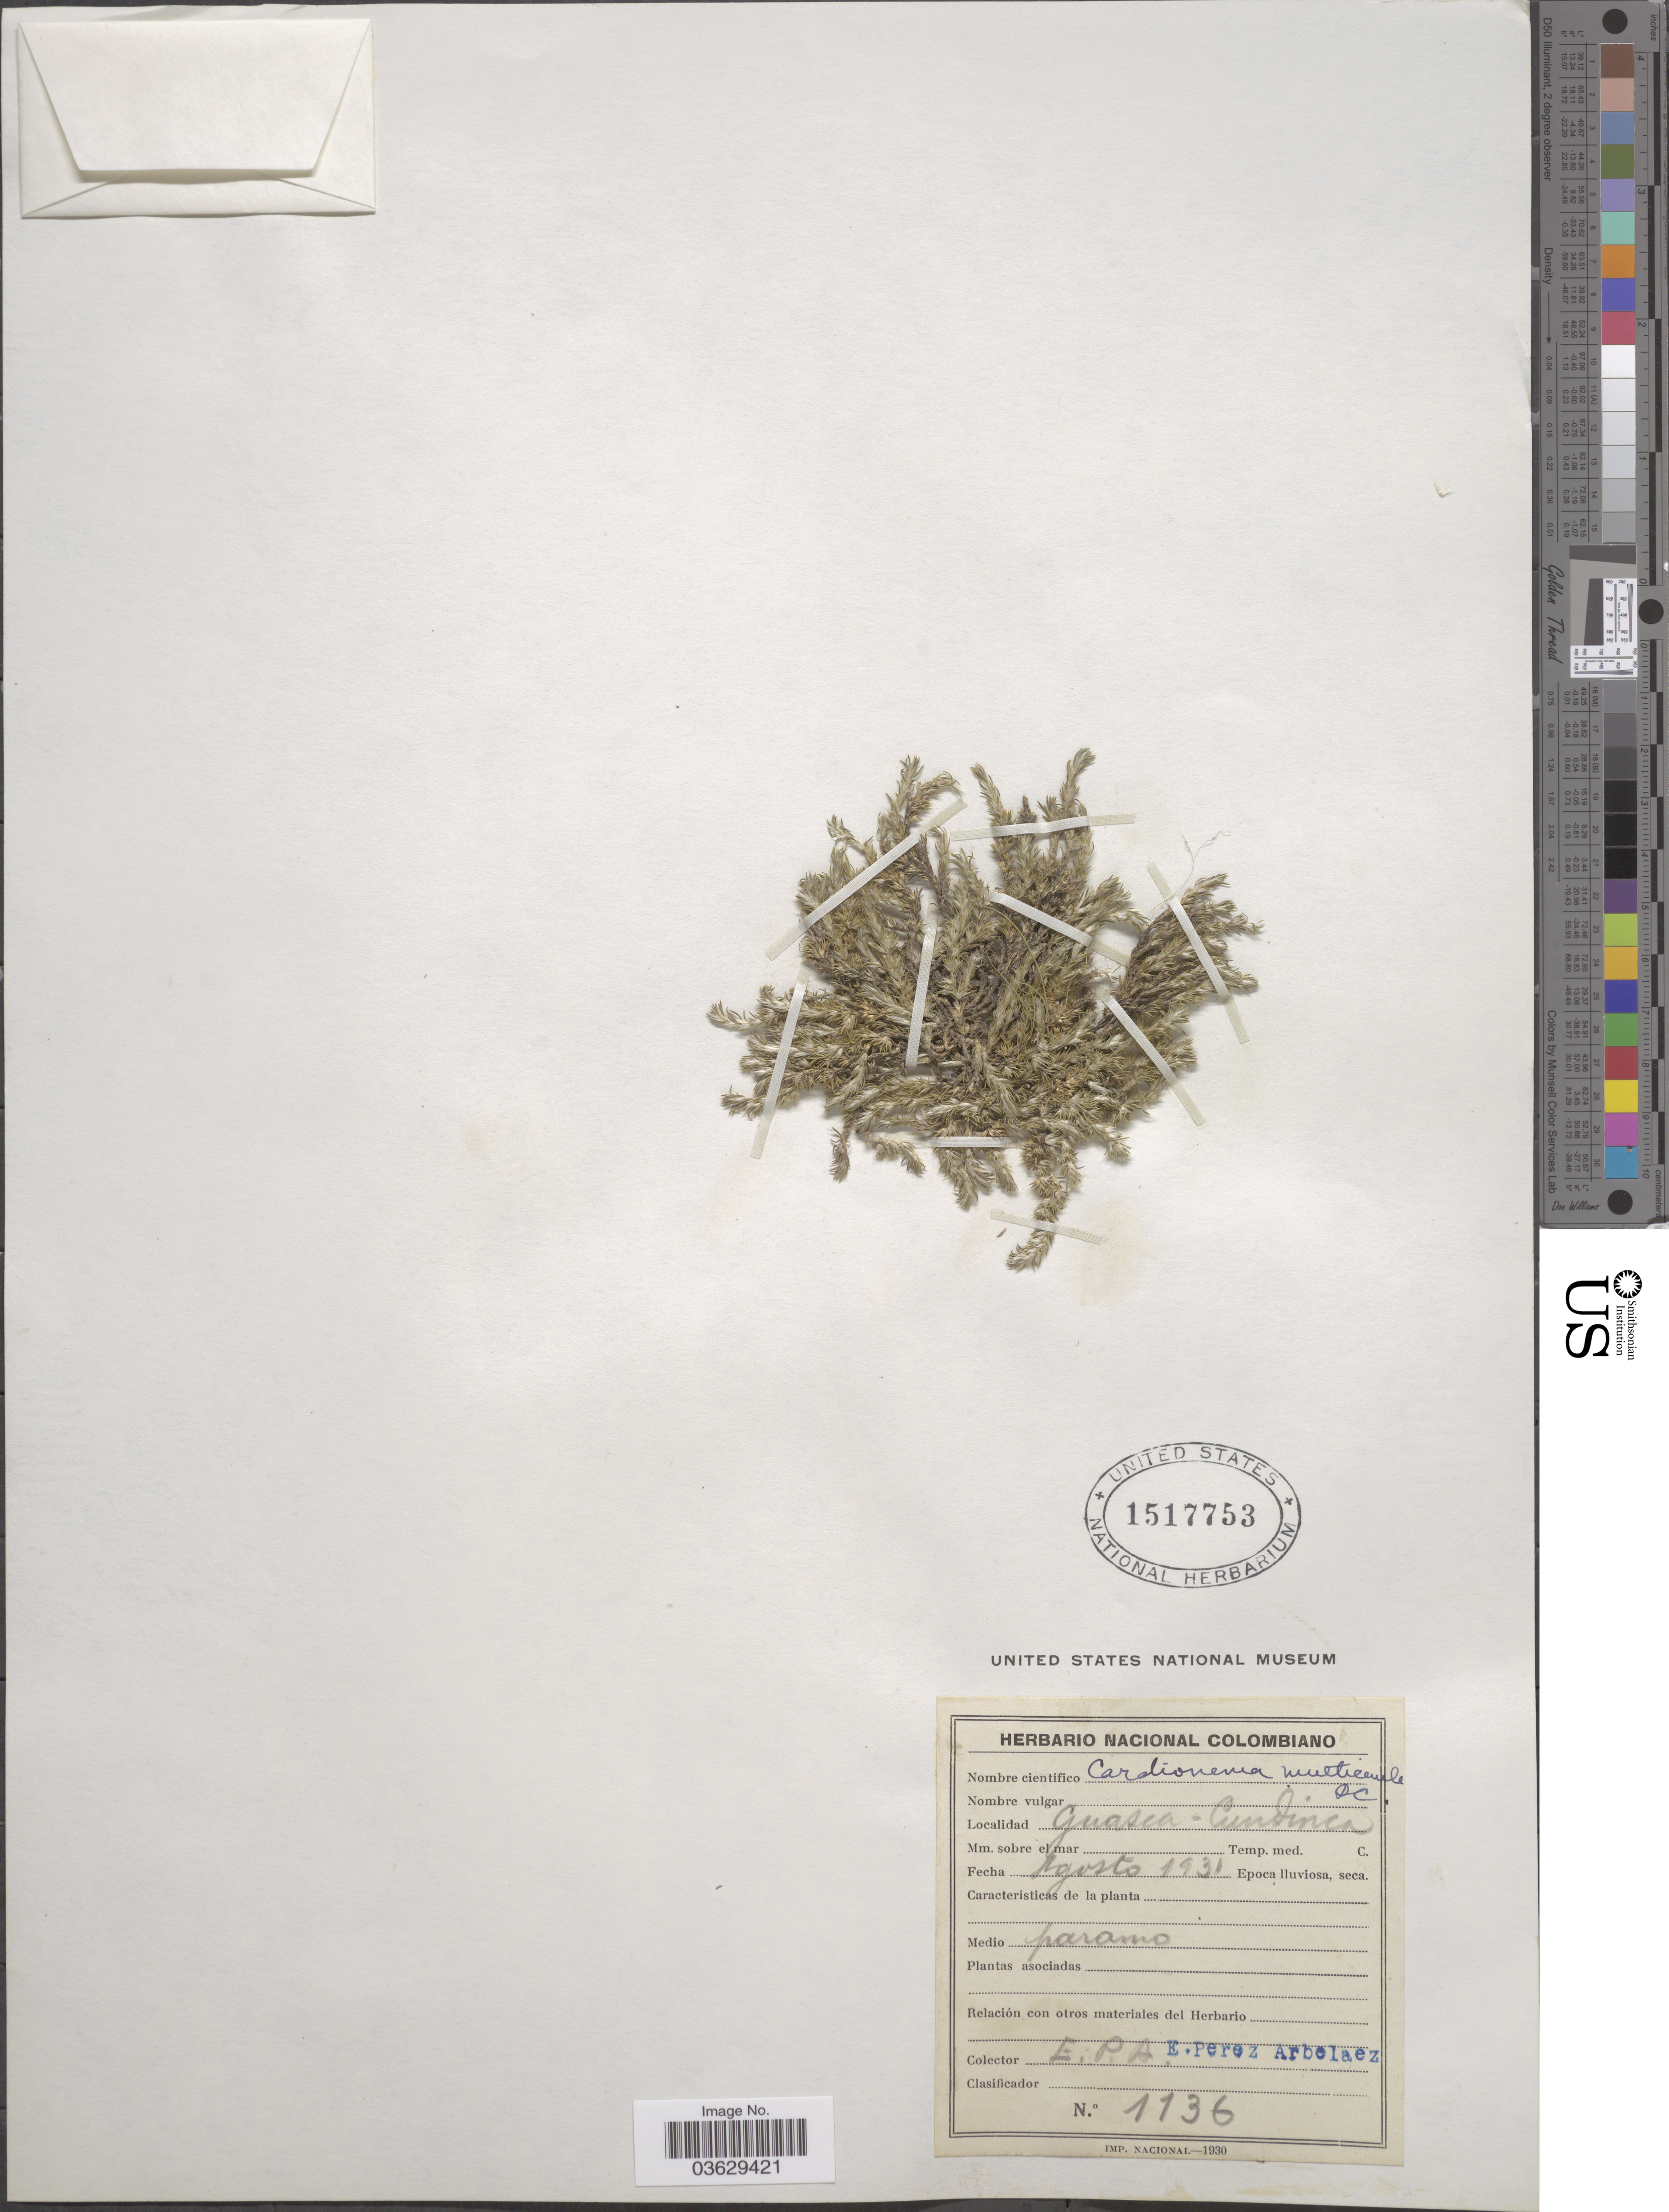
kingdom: Plantae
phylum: Tracheophyta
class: Magnoliopsida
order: Caryophyllales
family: Caryophyllaceae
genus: Cardionema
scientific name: Cardionema ramosissimum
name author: (Weinm.) A. Nelson & J.F. Macbr.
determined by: U.S. National Herbarium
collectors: E. Pérez Arbeláez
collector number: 1136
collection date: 1931-08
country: Colombia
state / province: Cundinamarca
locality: Guasca.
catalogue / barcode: US 1517753